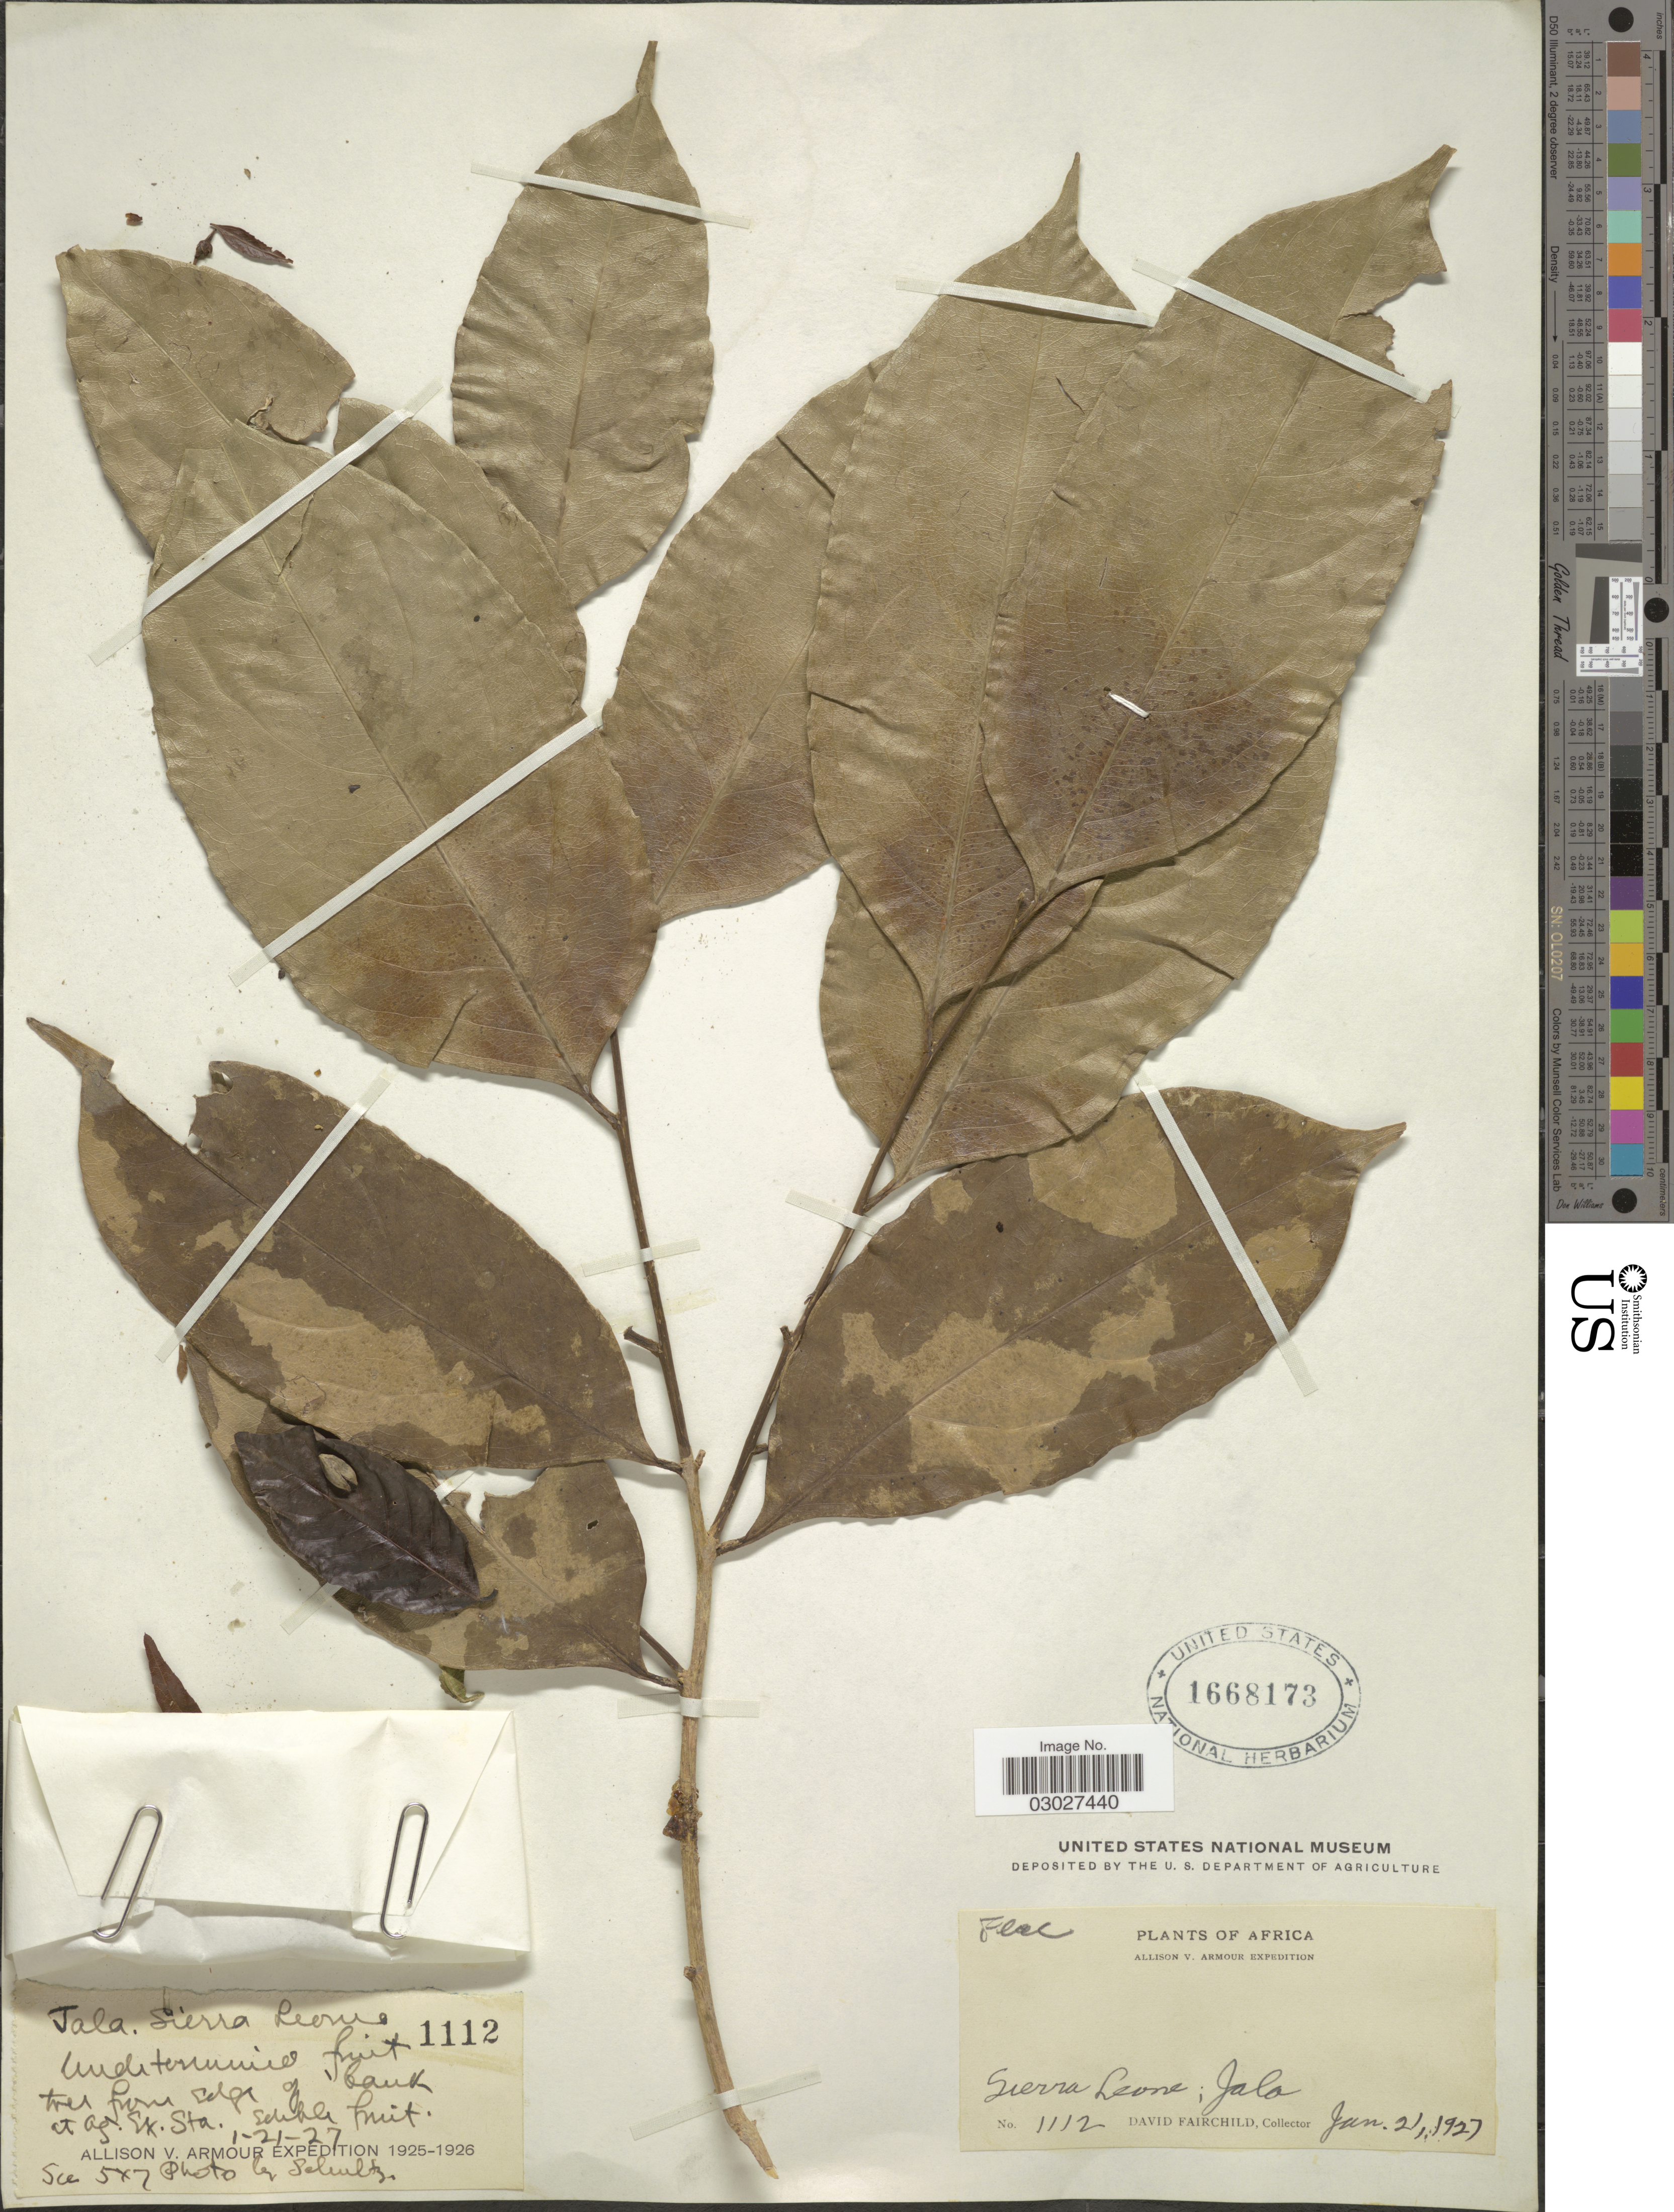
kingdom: Plantae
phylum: Tracheophyta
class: Magnoliopsida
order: Malpighiales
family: Salicaceae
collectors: D. Fairchild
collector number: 1112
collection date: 1922-01-21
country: Sierra Leone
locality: Africa. Jala.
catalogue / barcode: US 1668173